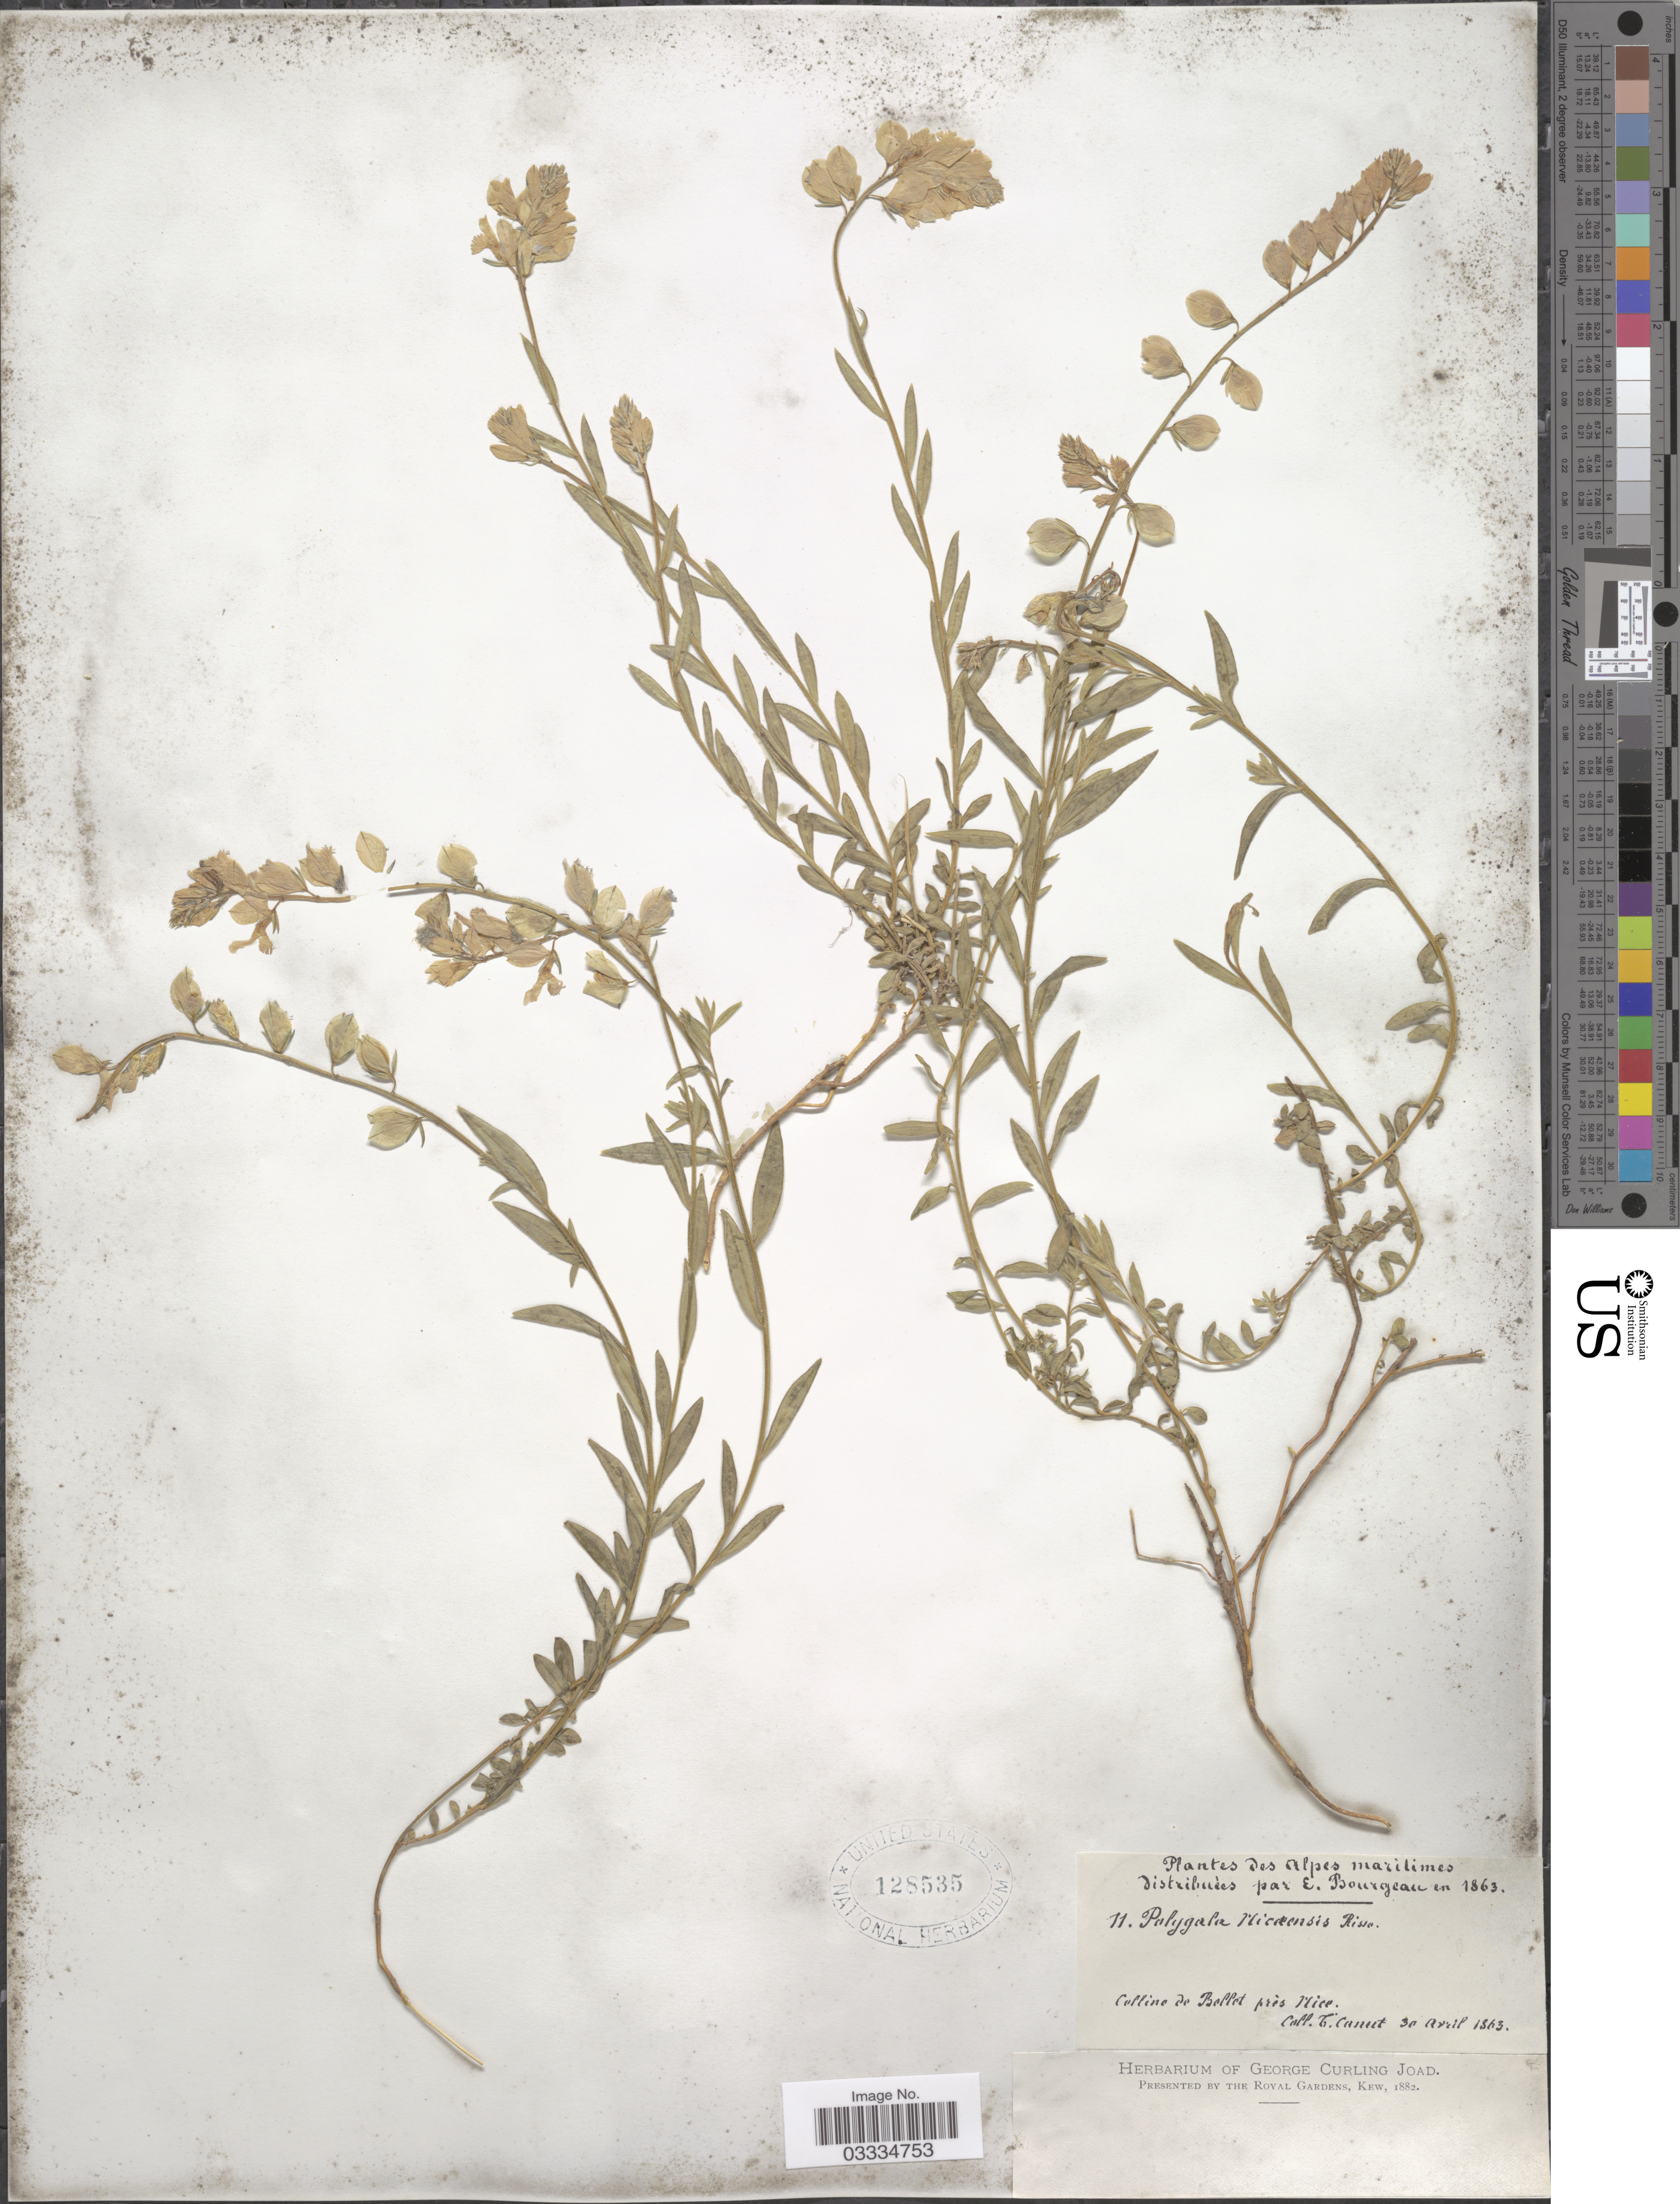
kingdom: Plantae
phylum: Tracheophyta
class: Magnoliopsida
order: Fabales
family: Polygalaceae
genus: Polygala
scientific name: Polygala nicaraguensis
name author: Chodat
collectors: T. Canut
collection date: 1863-04-30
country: France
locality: Alpes Maritimes. Colline de Bellet pres Nice.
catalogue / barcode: US 128535